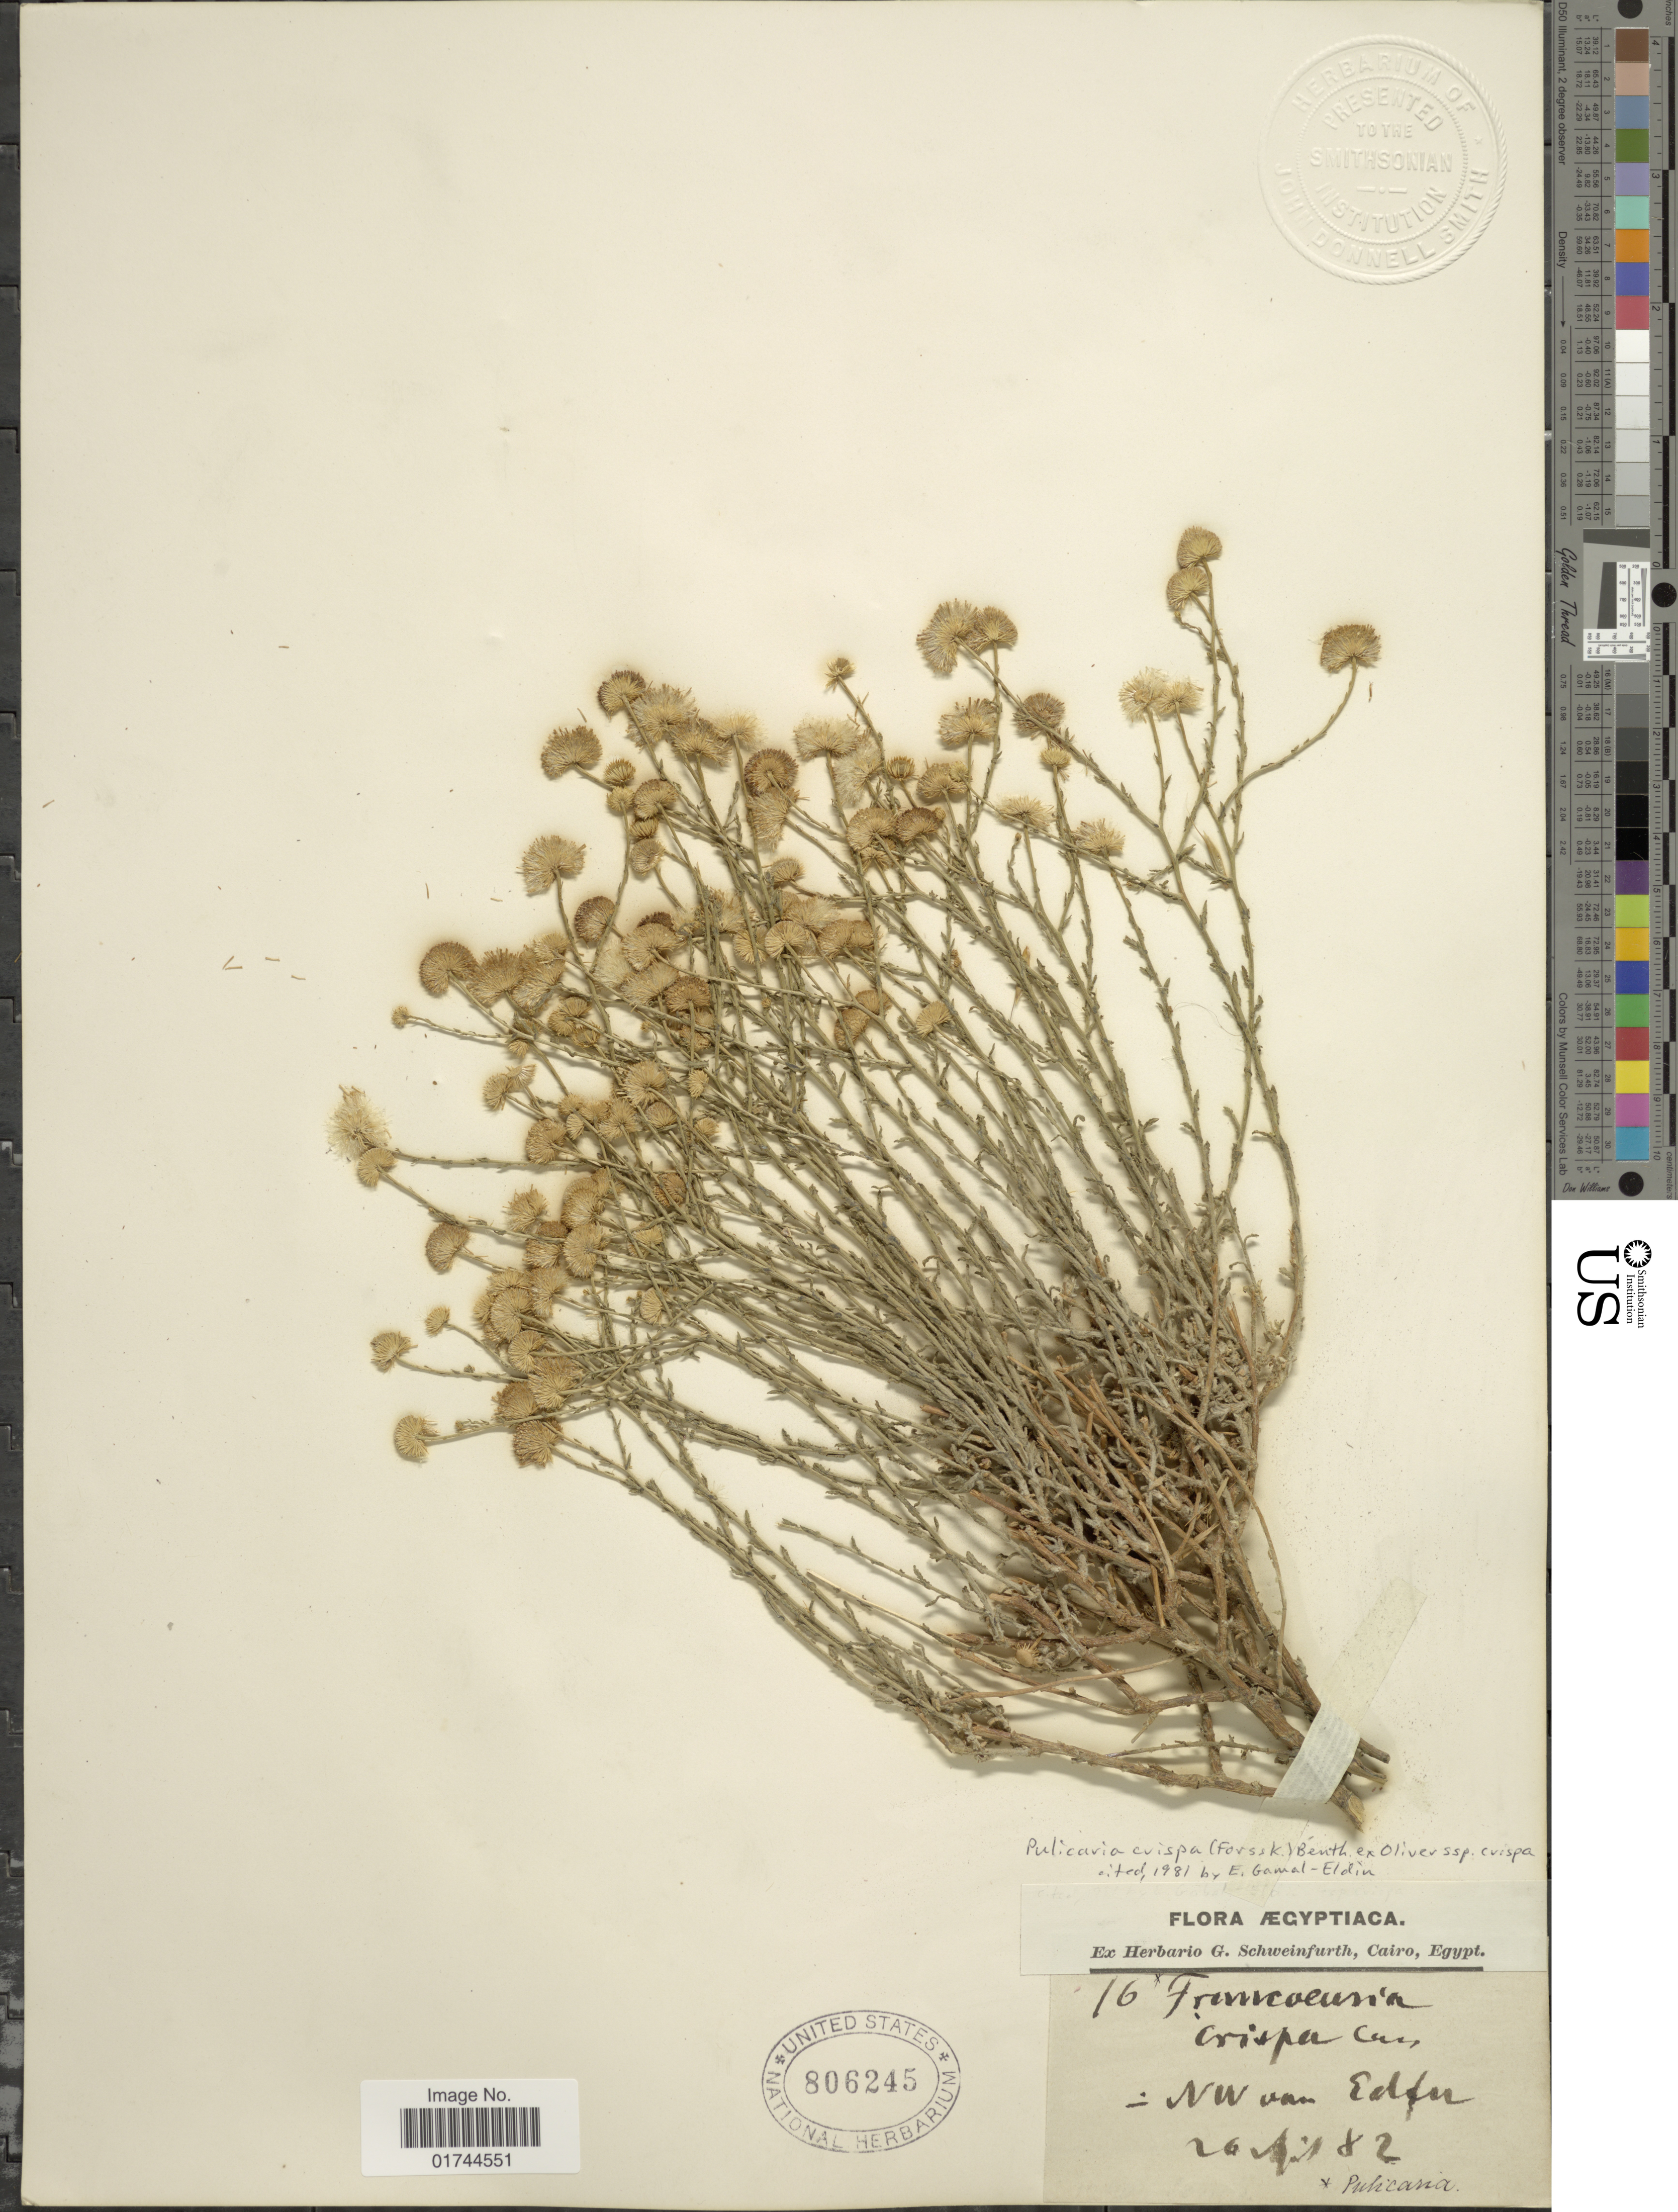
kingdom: Plantae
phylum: Tracheophyta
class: Magnoliopsida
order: Asterales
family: Asteraceae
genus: Pulicaria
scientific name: Pulicaria crispa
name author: Sch. Bip.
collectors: ex herb. G. Schweinfurth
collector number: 16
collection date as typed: Transcribed d/m/y: 20/8/82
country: Egypt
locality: NW van Edfur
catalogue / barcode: US 806245